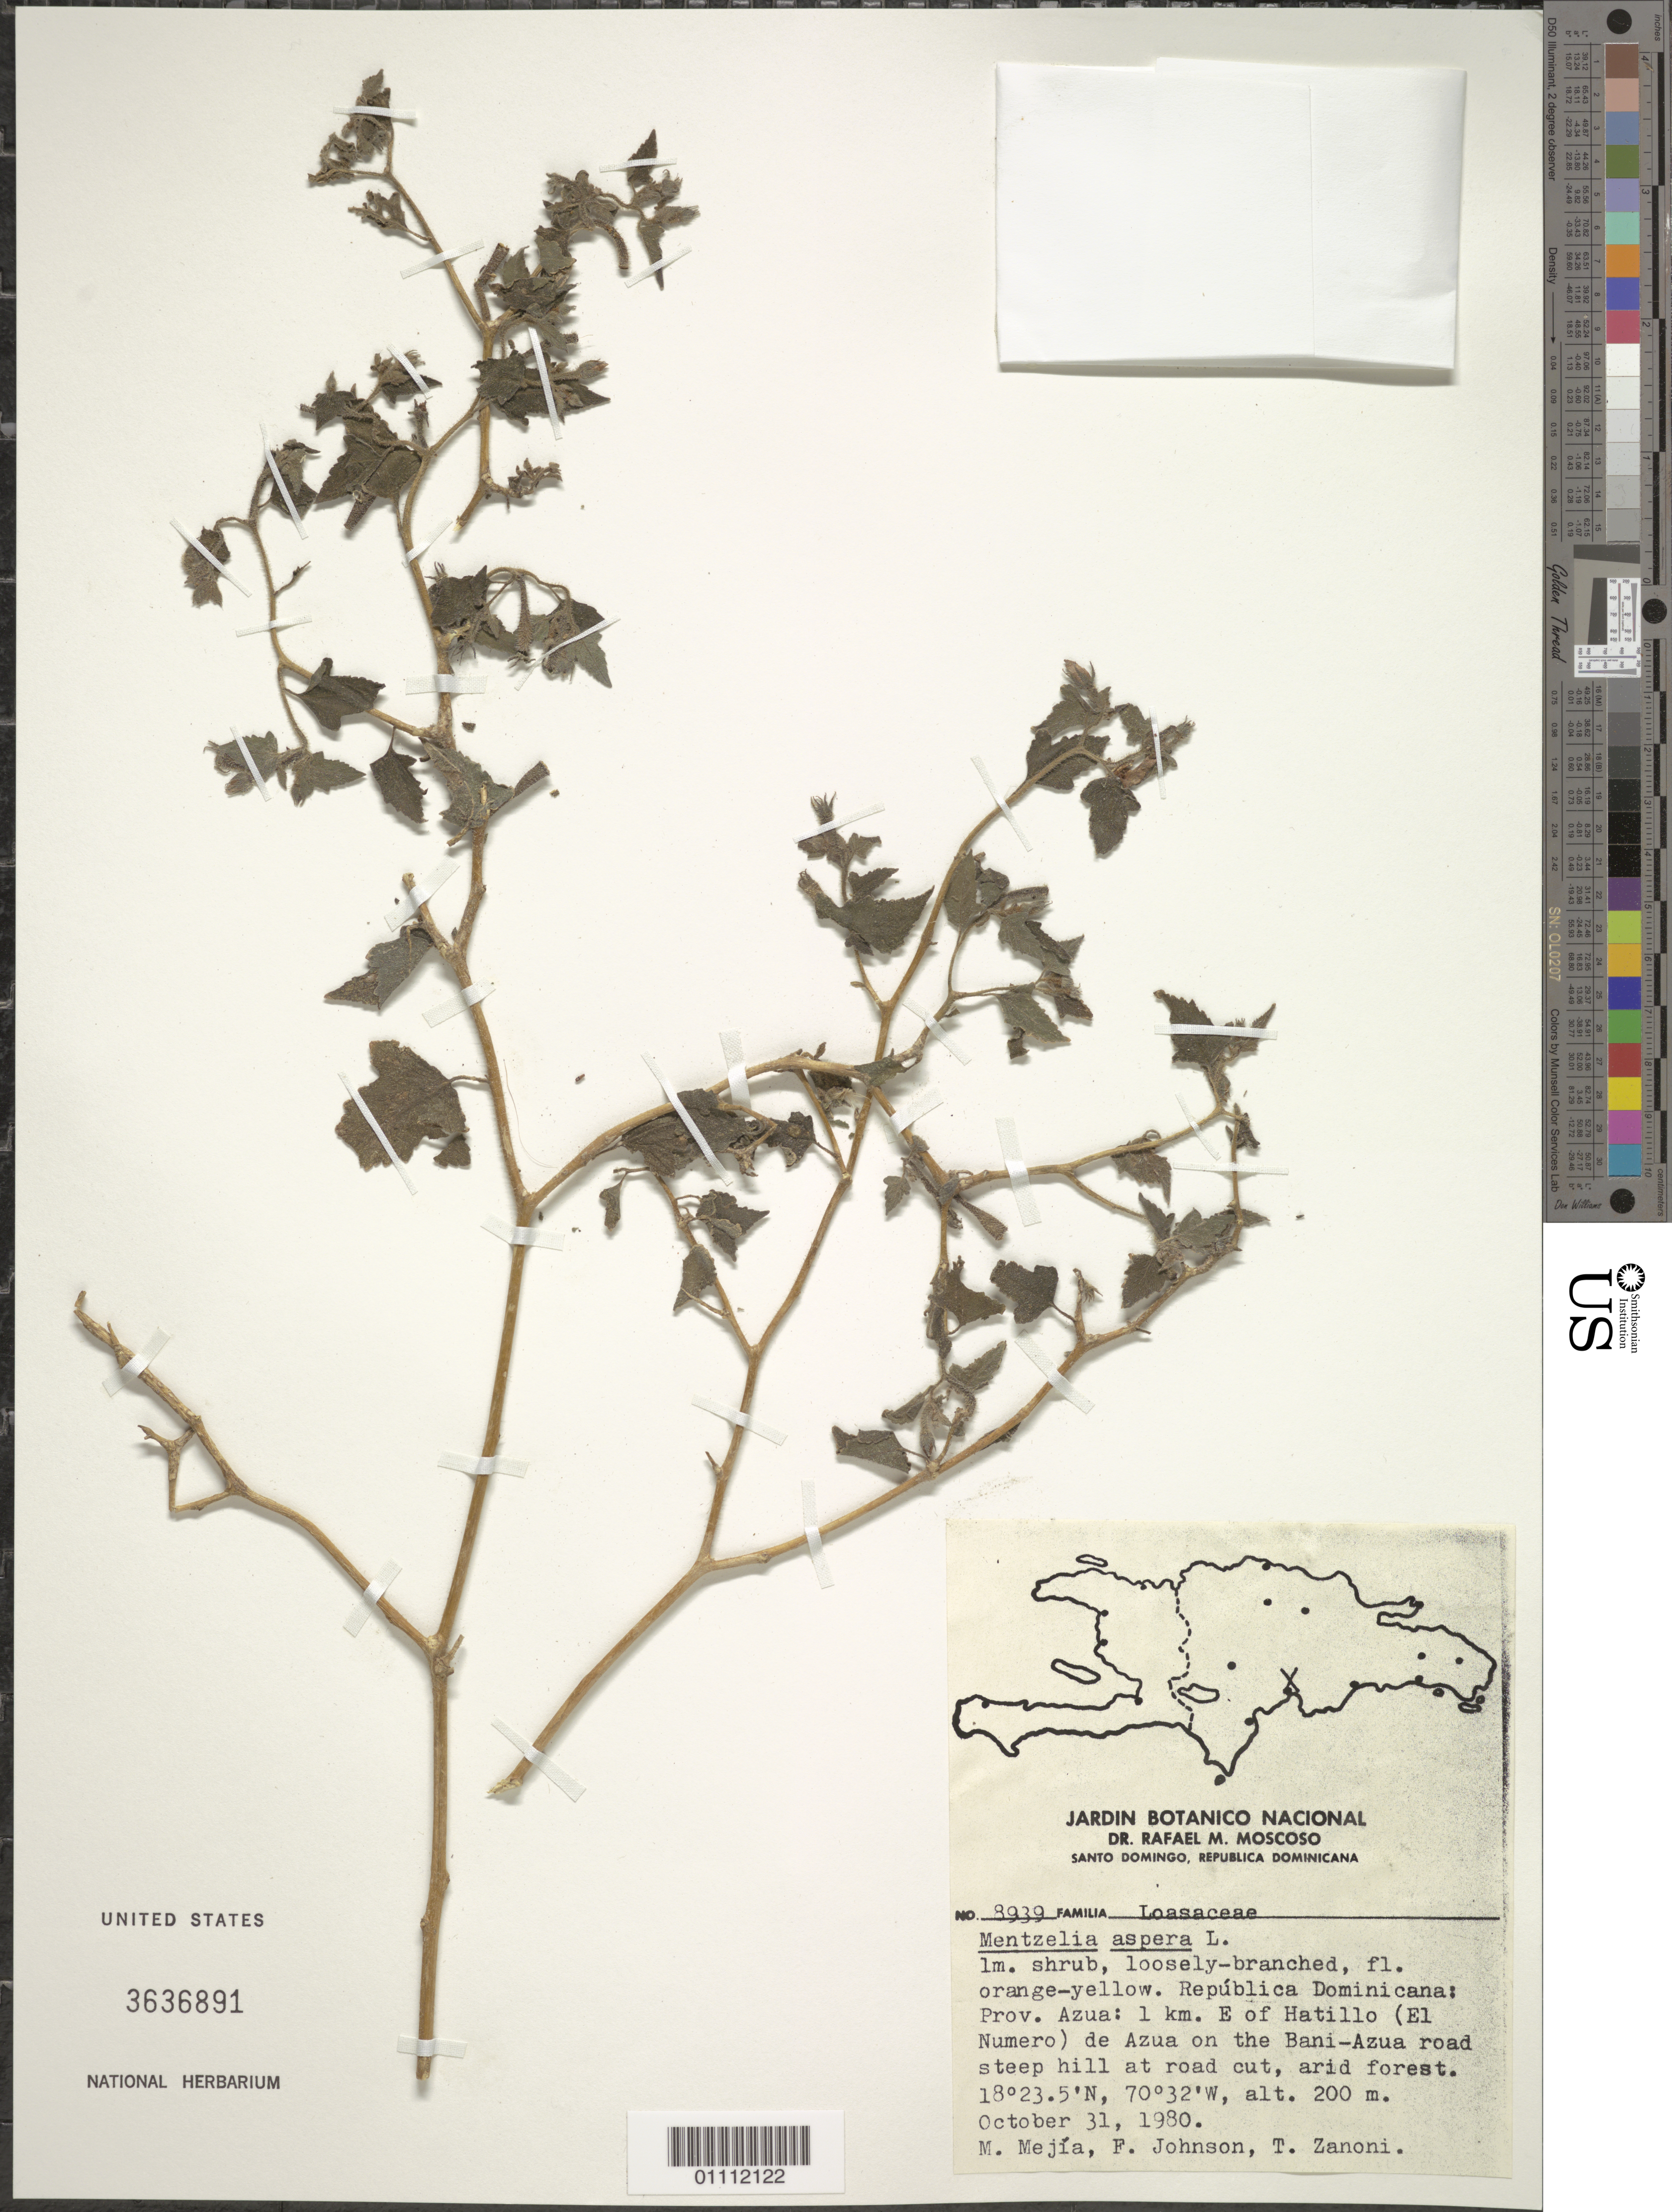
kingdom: Plantae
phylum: Tracheophyta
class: Magnoliopsida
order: Cornales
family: Loasaceae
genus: Mentzelia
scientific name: Mentzelia aspera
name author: L.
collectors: M. Mejia, F. Johnson & T. A. Zanoni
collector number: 8939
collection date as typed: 31 Oct 1980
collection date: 1980-10-31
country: Dominican Republic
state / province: Azua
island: Hispaniola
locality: Hatillo (El Numero) de Azua, 1 km E, on the Baní-Azua road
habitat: Steep hill at road cut, arid forest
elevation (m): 200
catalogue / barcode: US 3636891